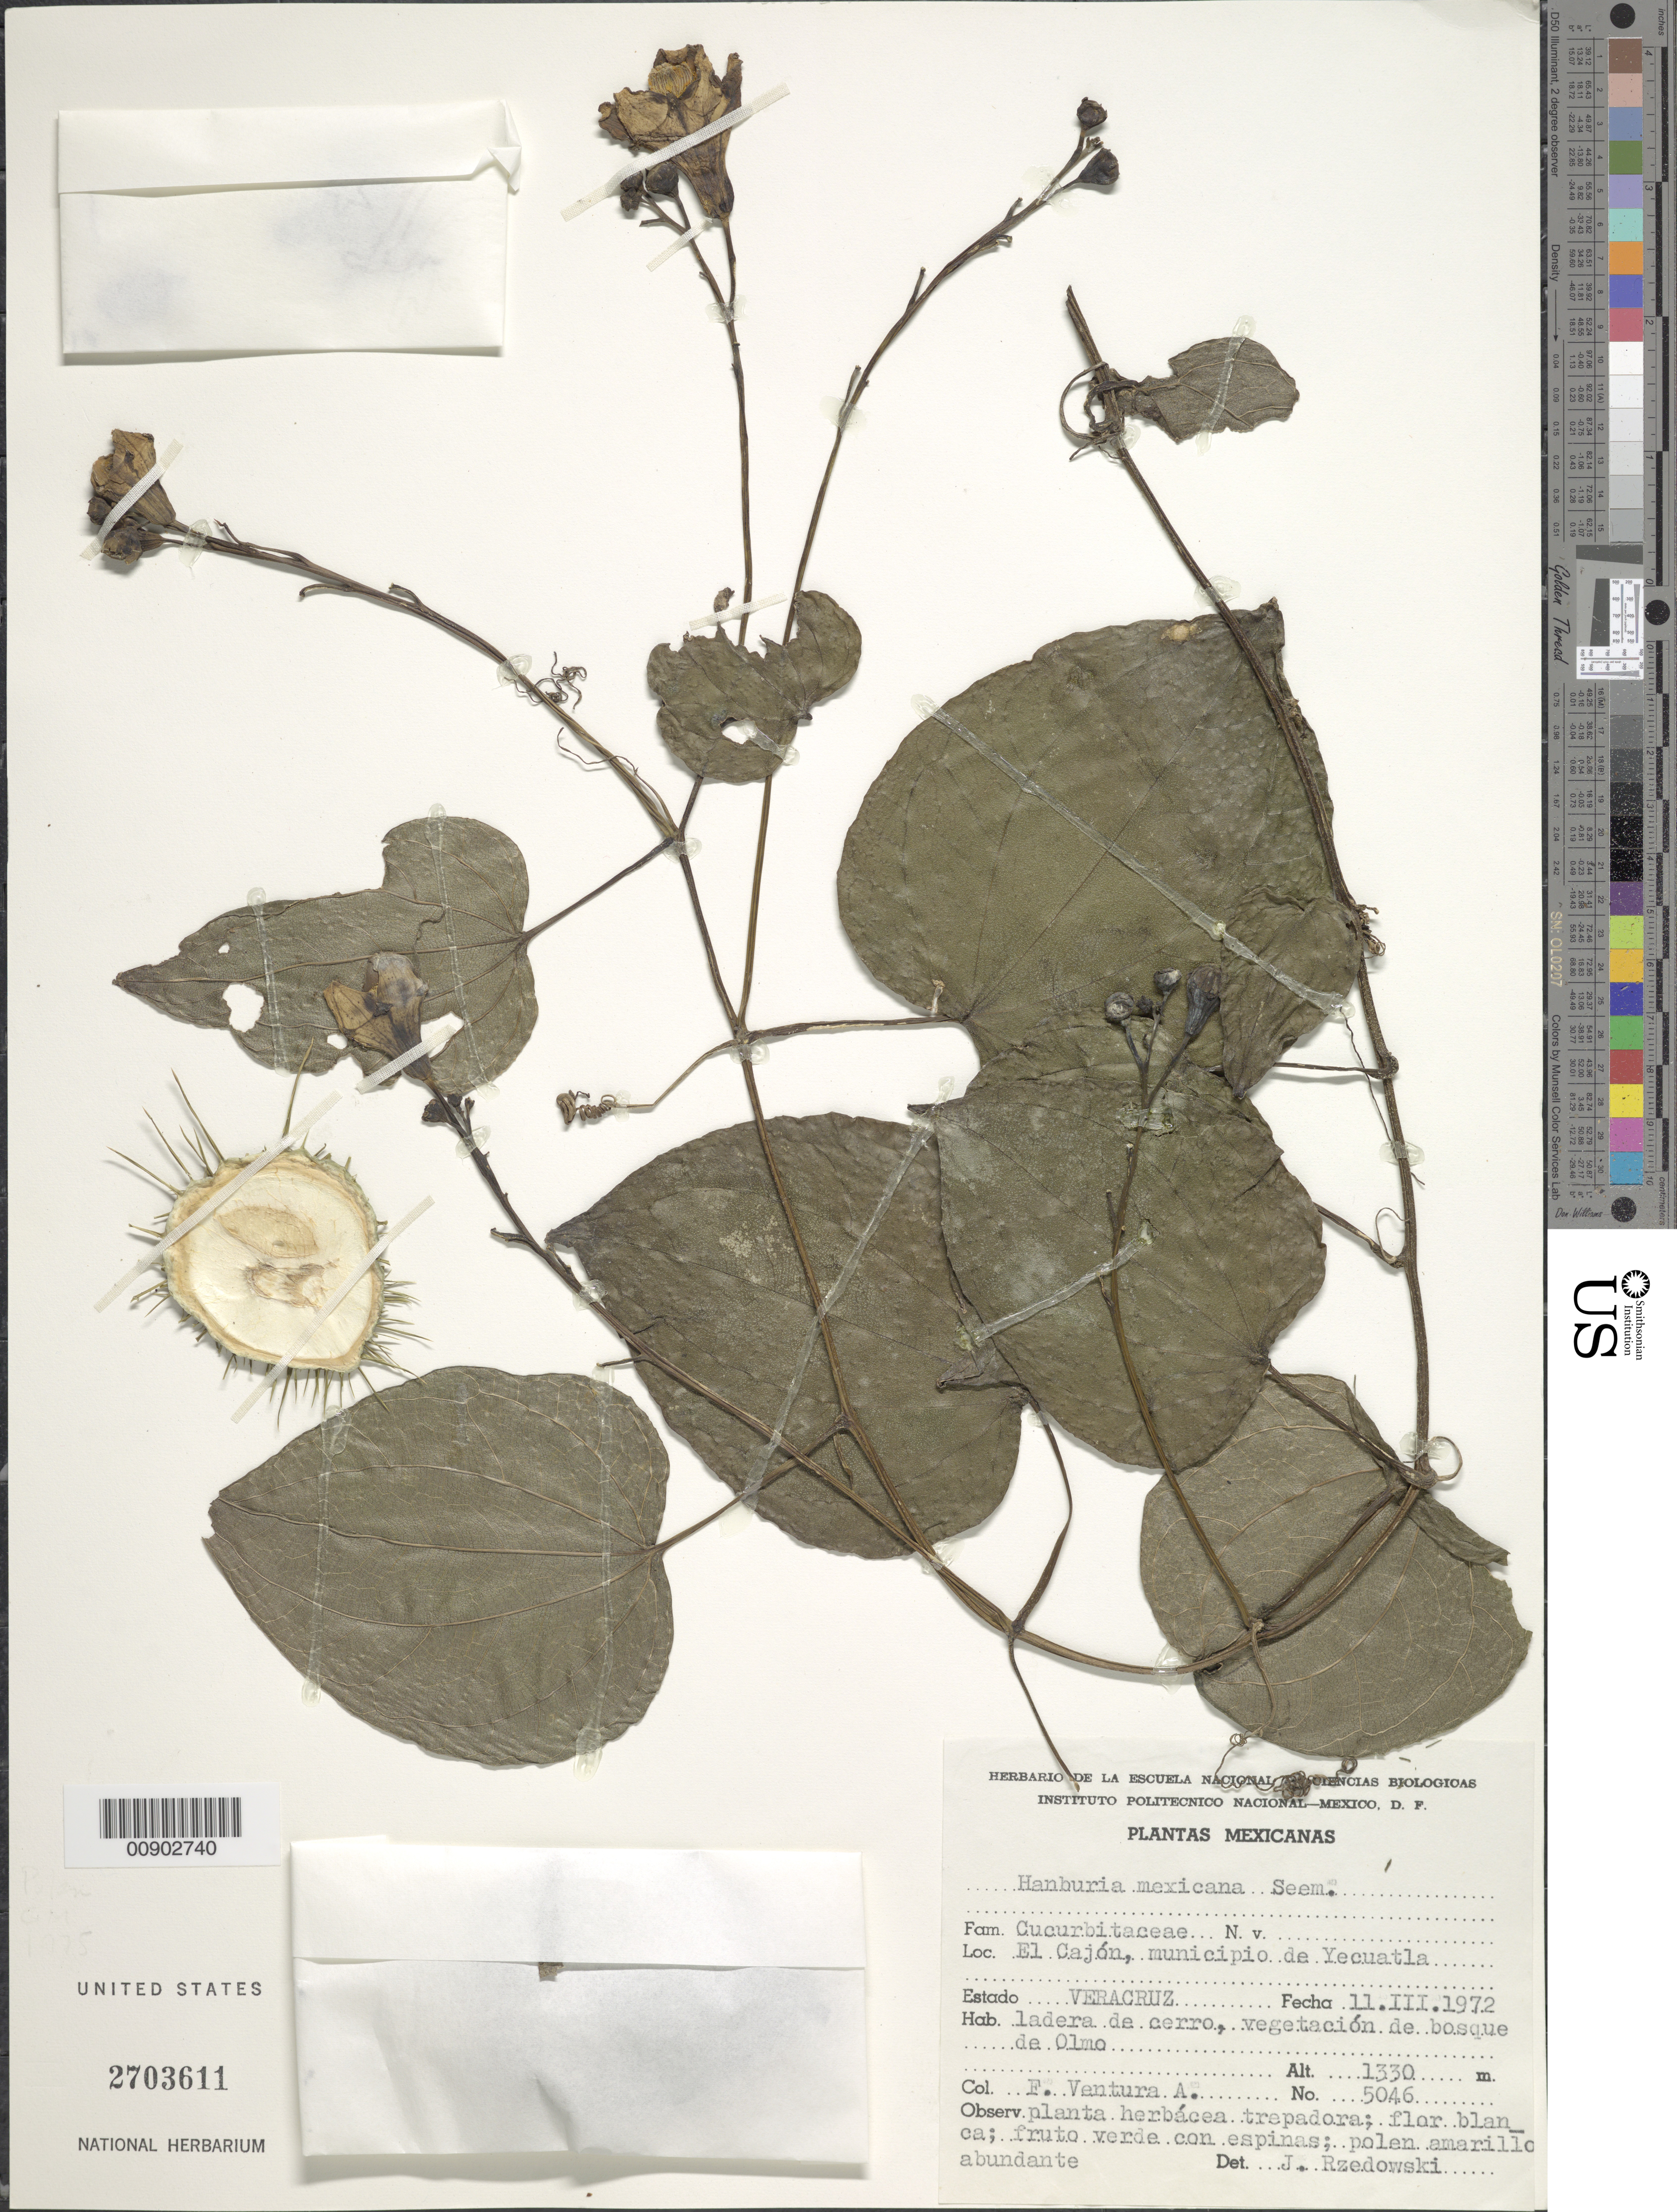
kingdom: Plantae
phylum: Tracheophyta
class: Magnoliopsida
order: Cucurbitales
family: Cucurbitaceae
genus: Hanburia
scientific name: Hanburia mexicana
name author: Seem.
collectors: F. Ventura A.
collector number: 5046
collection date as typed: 11 Mar 1972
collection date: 1972-03-11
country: Mexico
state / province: Veracruz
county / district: Yecuatla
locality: El Cajón, Municipio de Yecuatla, Veracruz.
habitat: Ladera de cerro, vegetación de bosque de Olmo.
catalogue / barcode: US 2703611